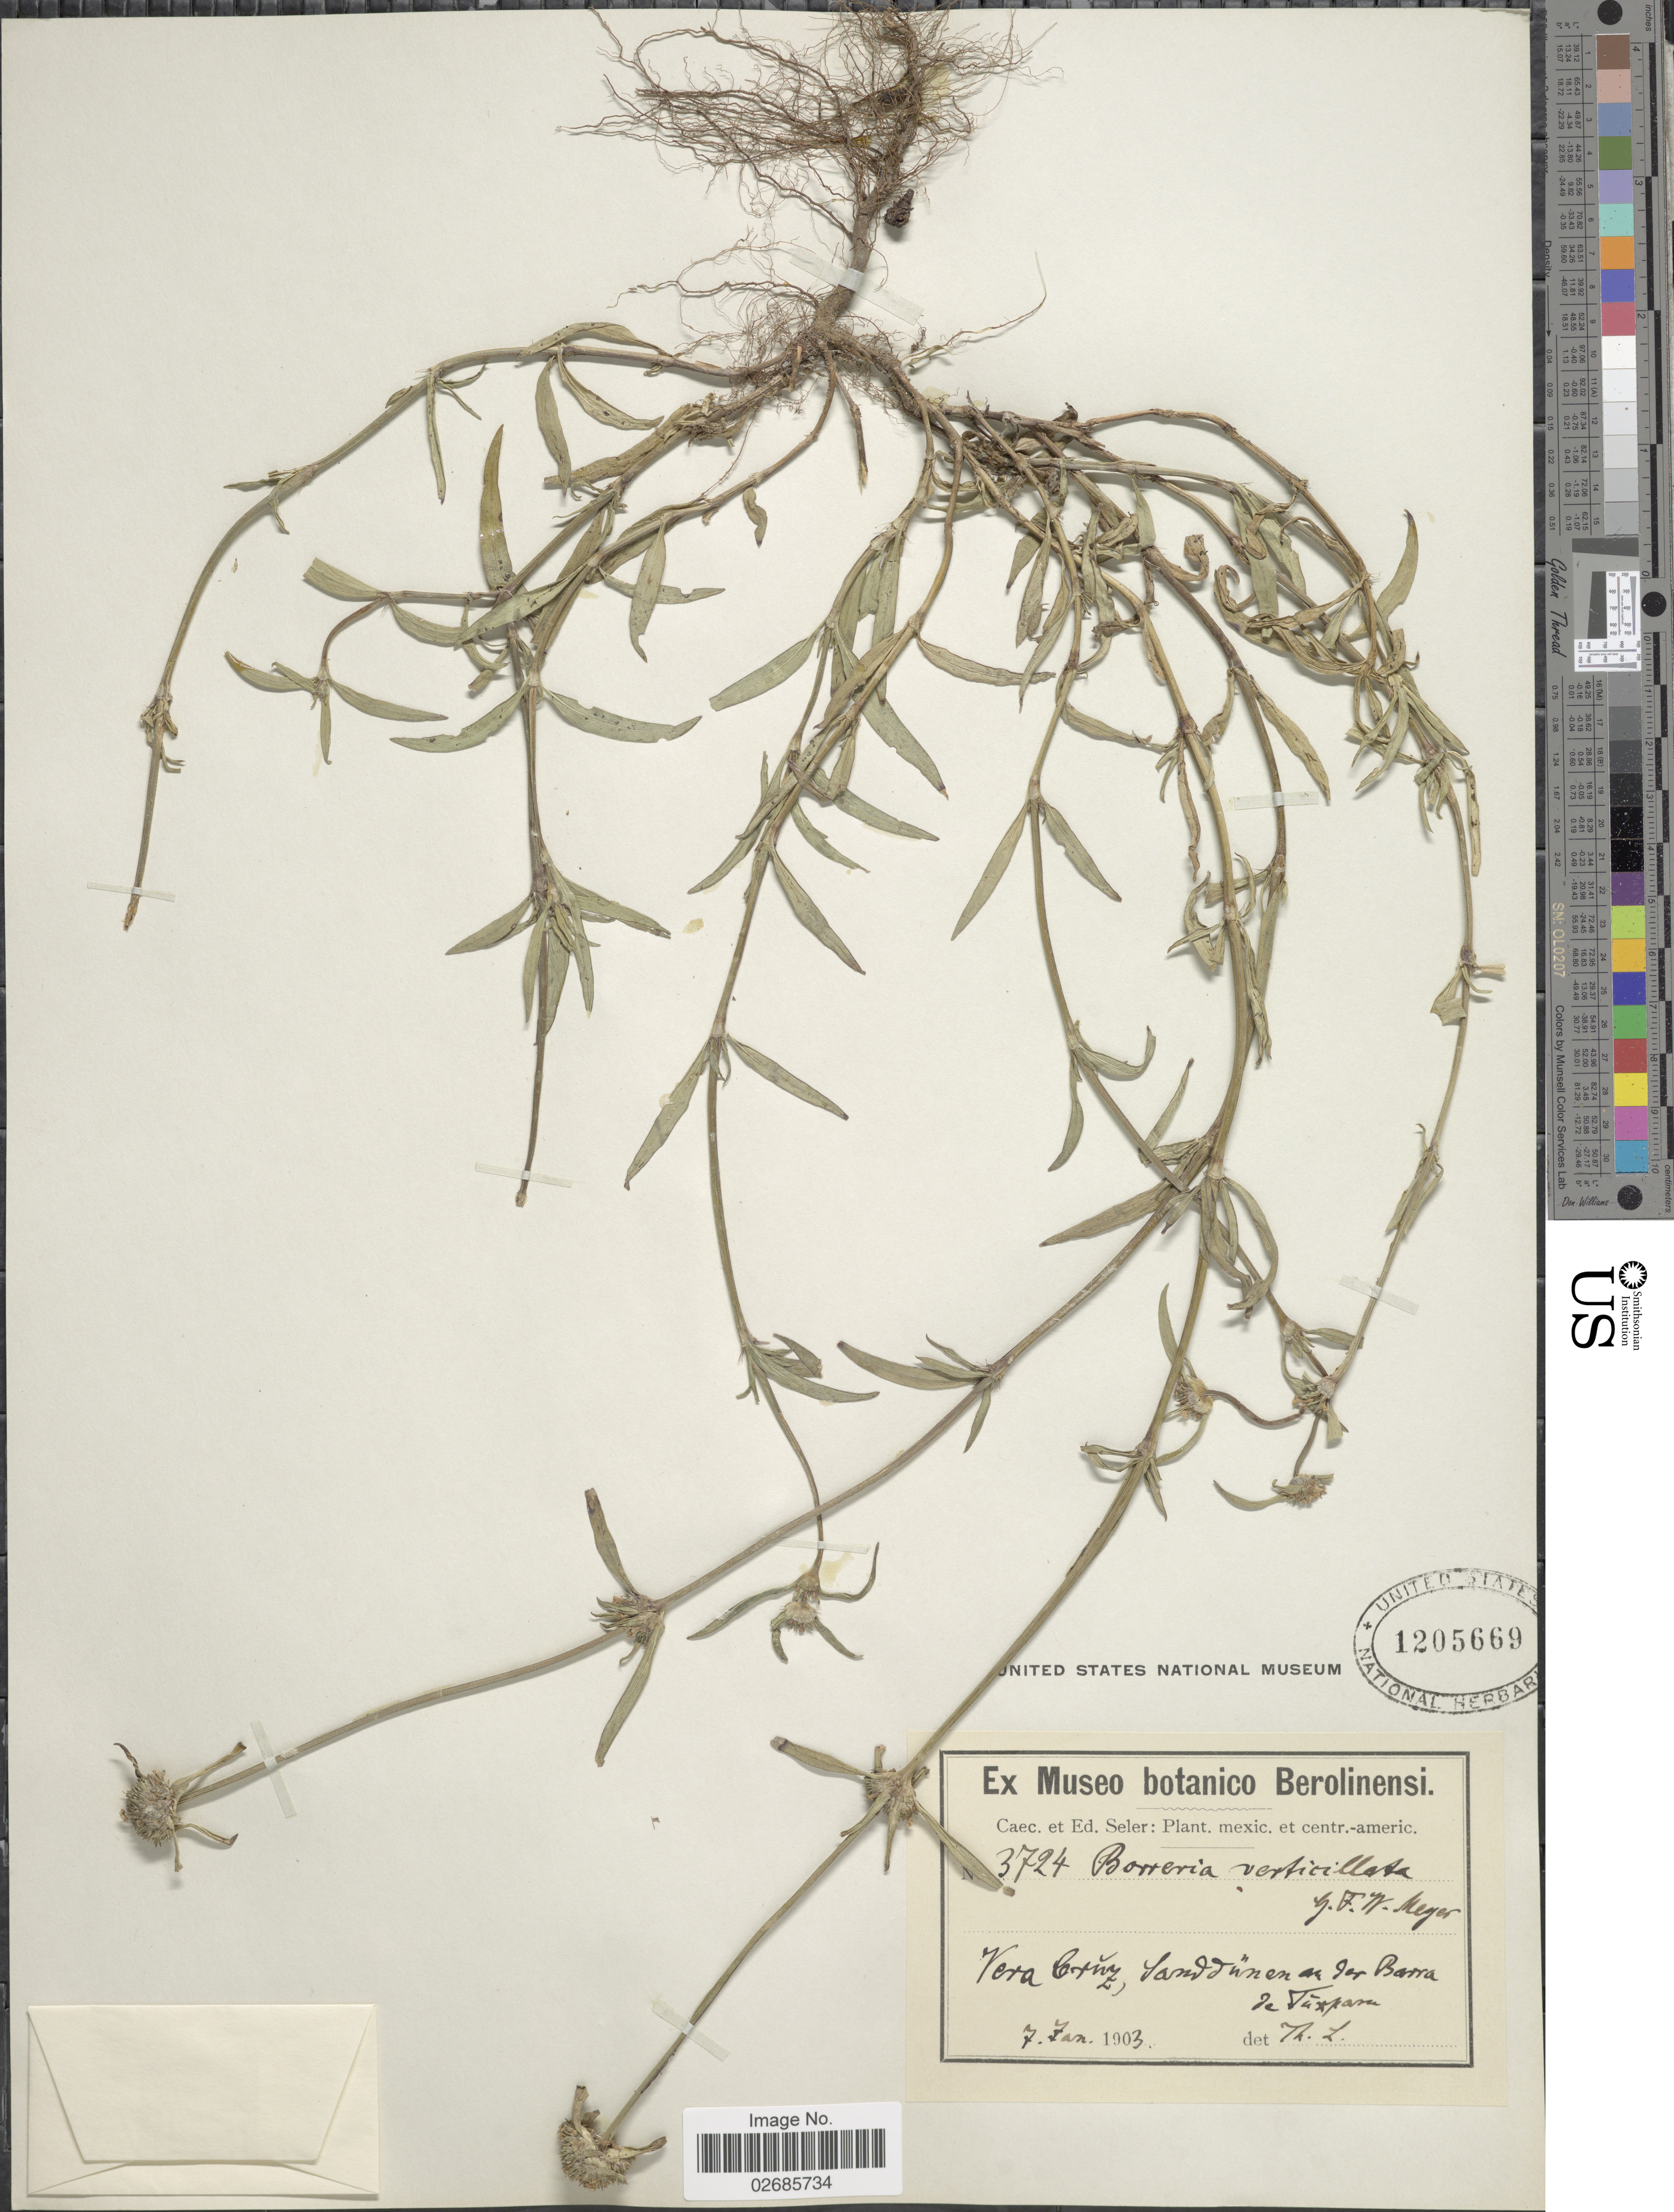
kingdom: Plantae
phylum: Tracheophyta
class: Magnoliopsida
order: Gentianales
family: Rubiaceae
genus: Borreria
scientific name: Borreria verticillata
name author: (L.) G. Mey.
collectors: ex Caec. et Ed Seler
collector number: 3724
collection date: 1903-01-07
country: Mexico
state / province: Veracruz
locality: Vera Cruz, Sanddünen an der Barra de Tüxpan.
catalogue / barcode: US 1205669